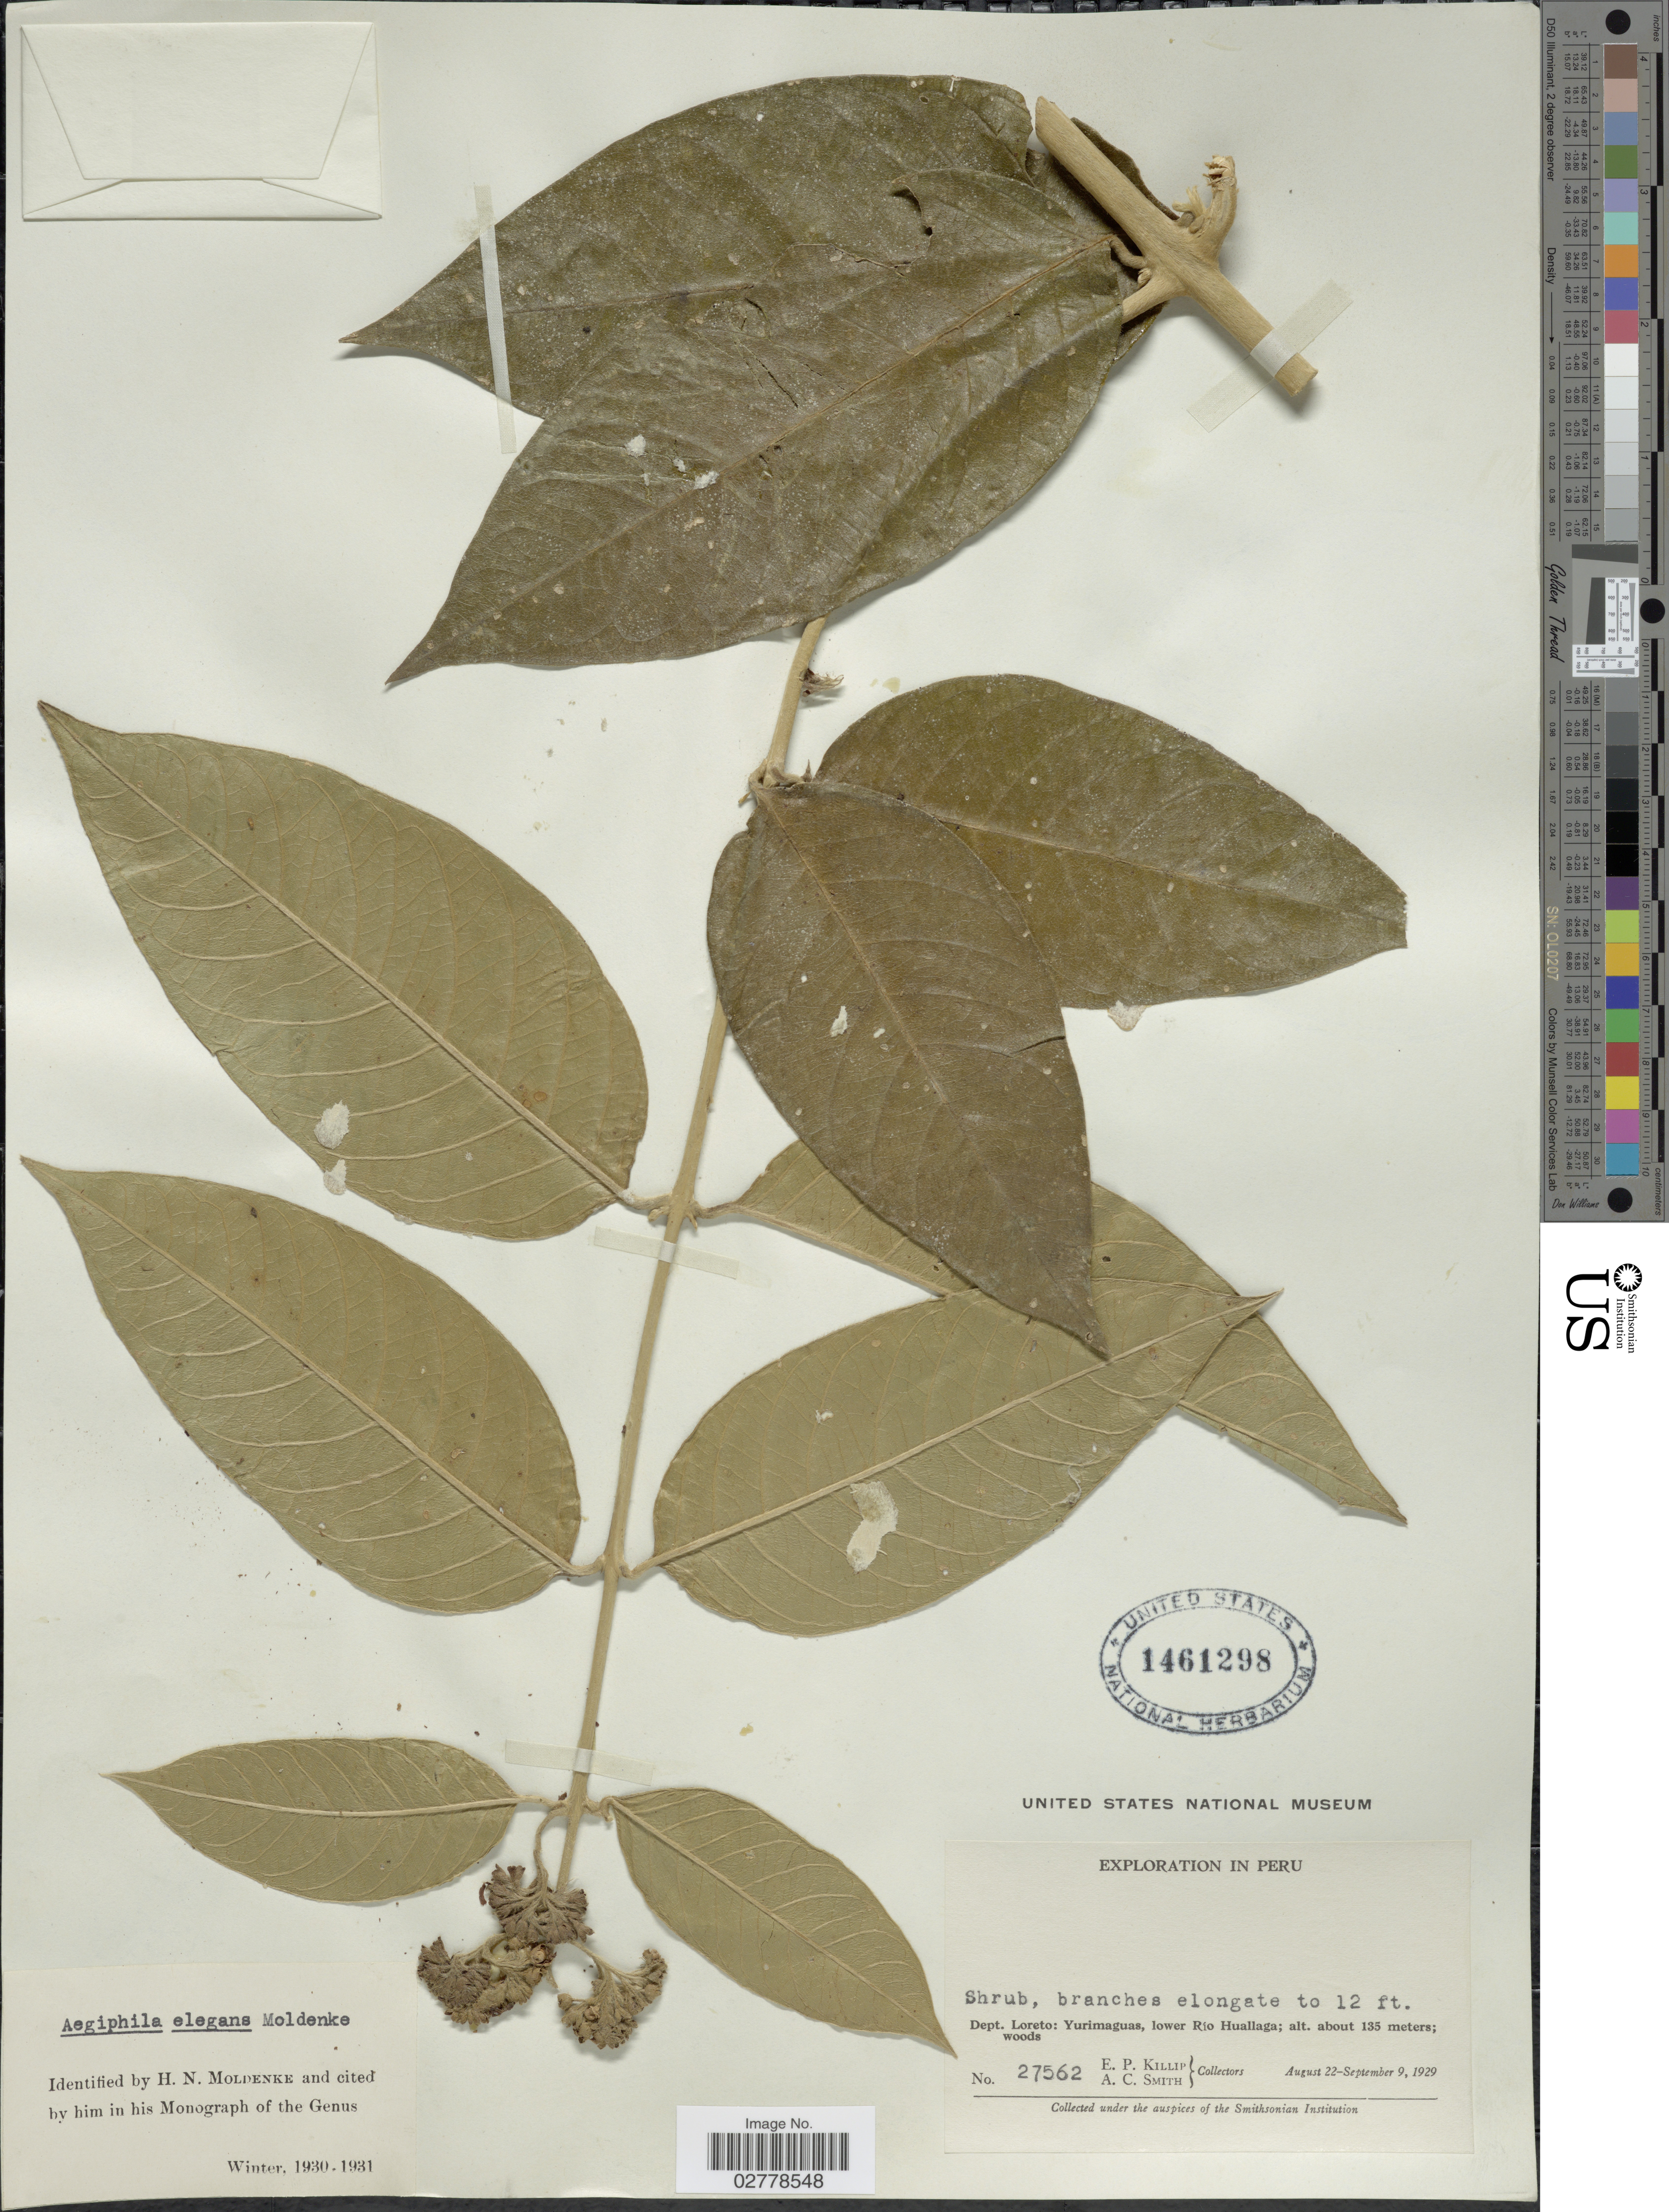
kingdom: Plantae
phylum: Tracheophyta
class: Magnoliopsida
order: Lamiales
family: Lamiaceae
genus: Aegiphila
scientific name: Aegiphila elegans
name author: Moldenke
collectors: E. P. Killip & A. C. Smith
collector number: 27562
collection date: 1929-08-22/1929-09-09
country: Peru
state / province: Loreto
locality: Dept. Loreto: Yurimaguas, lower Rio Huallaga.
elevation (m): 135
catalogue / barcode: US 1461298